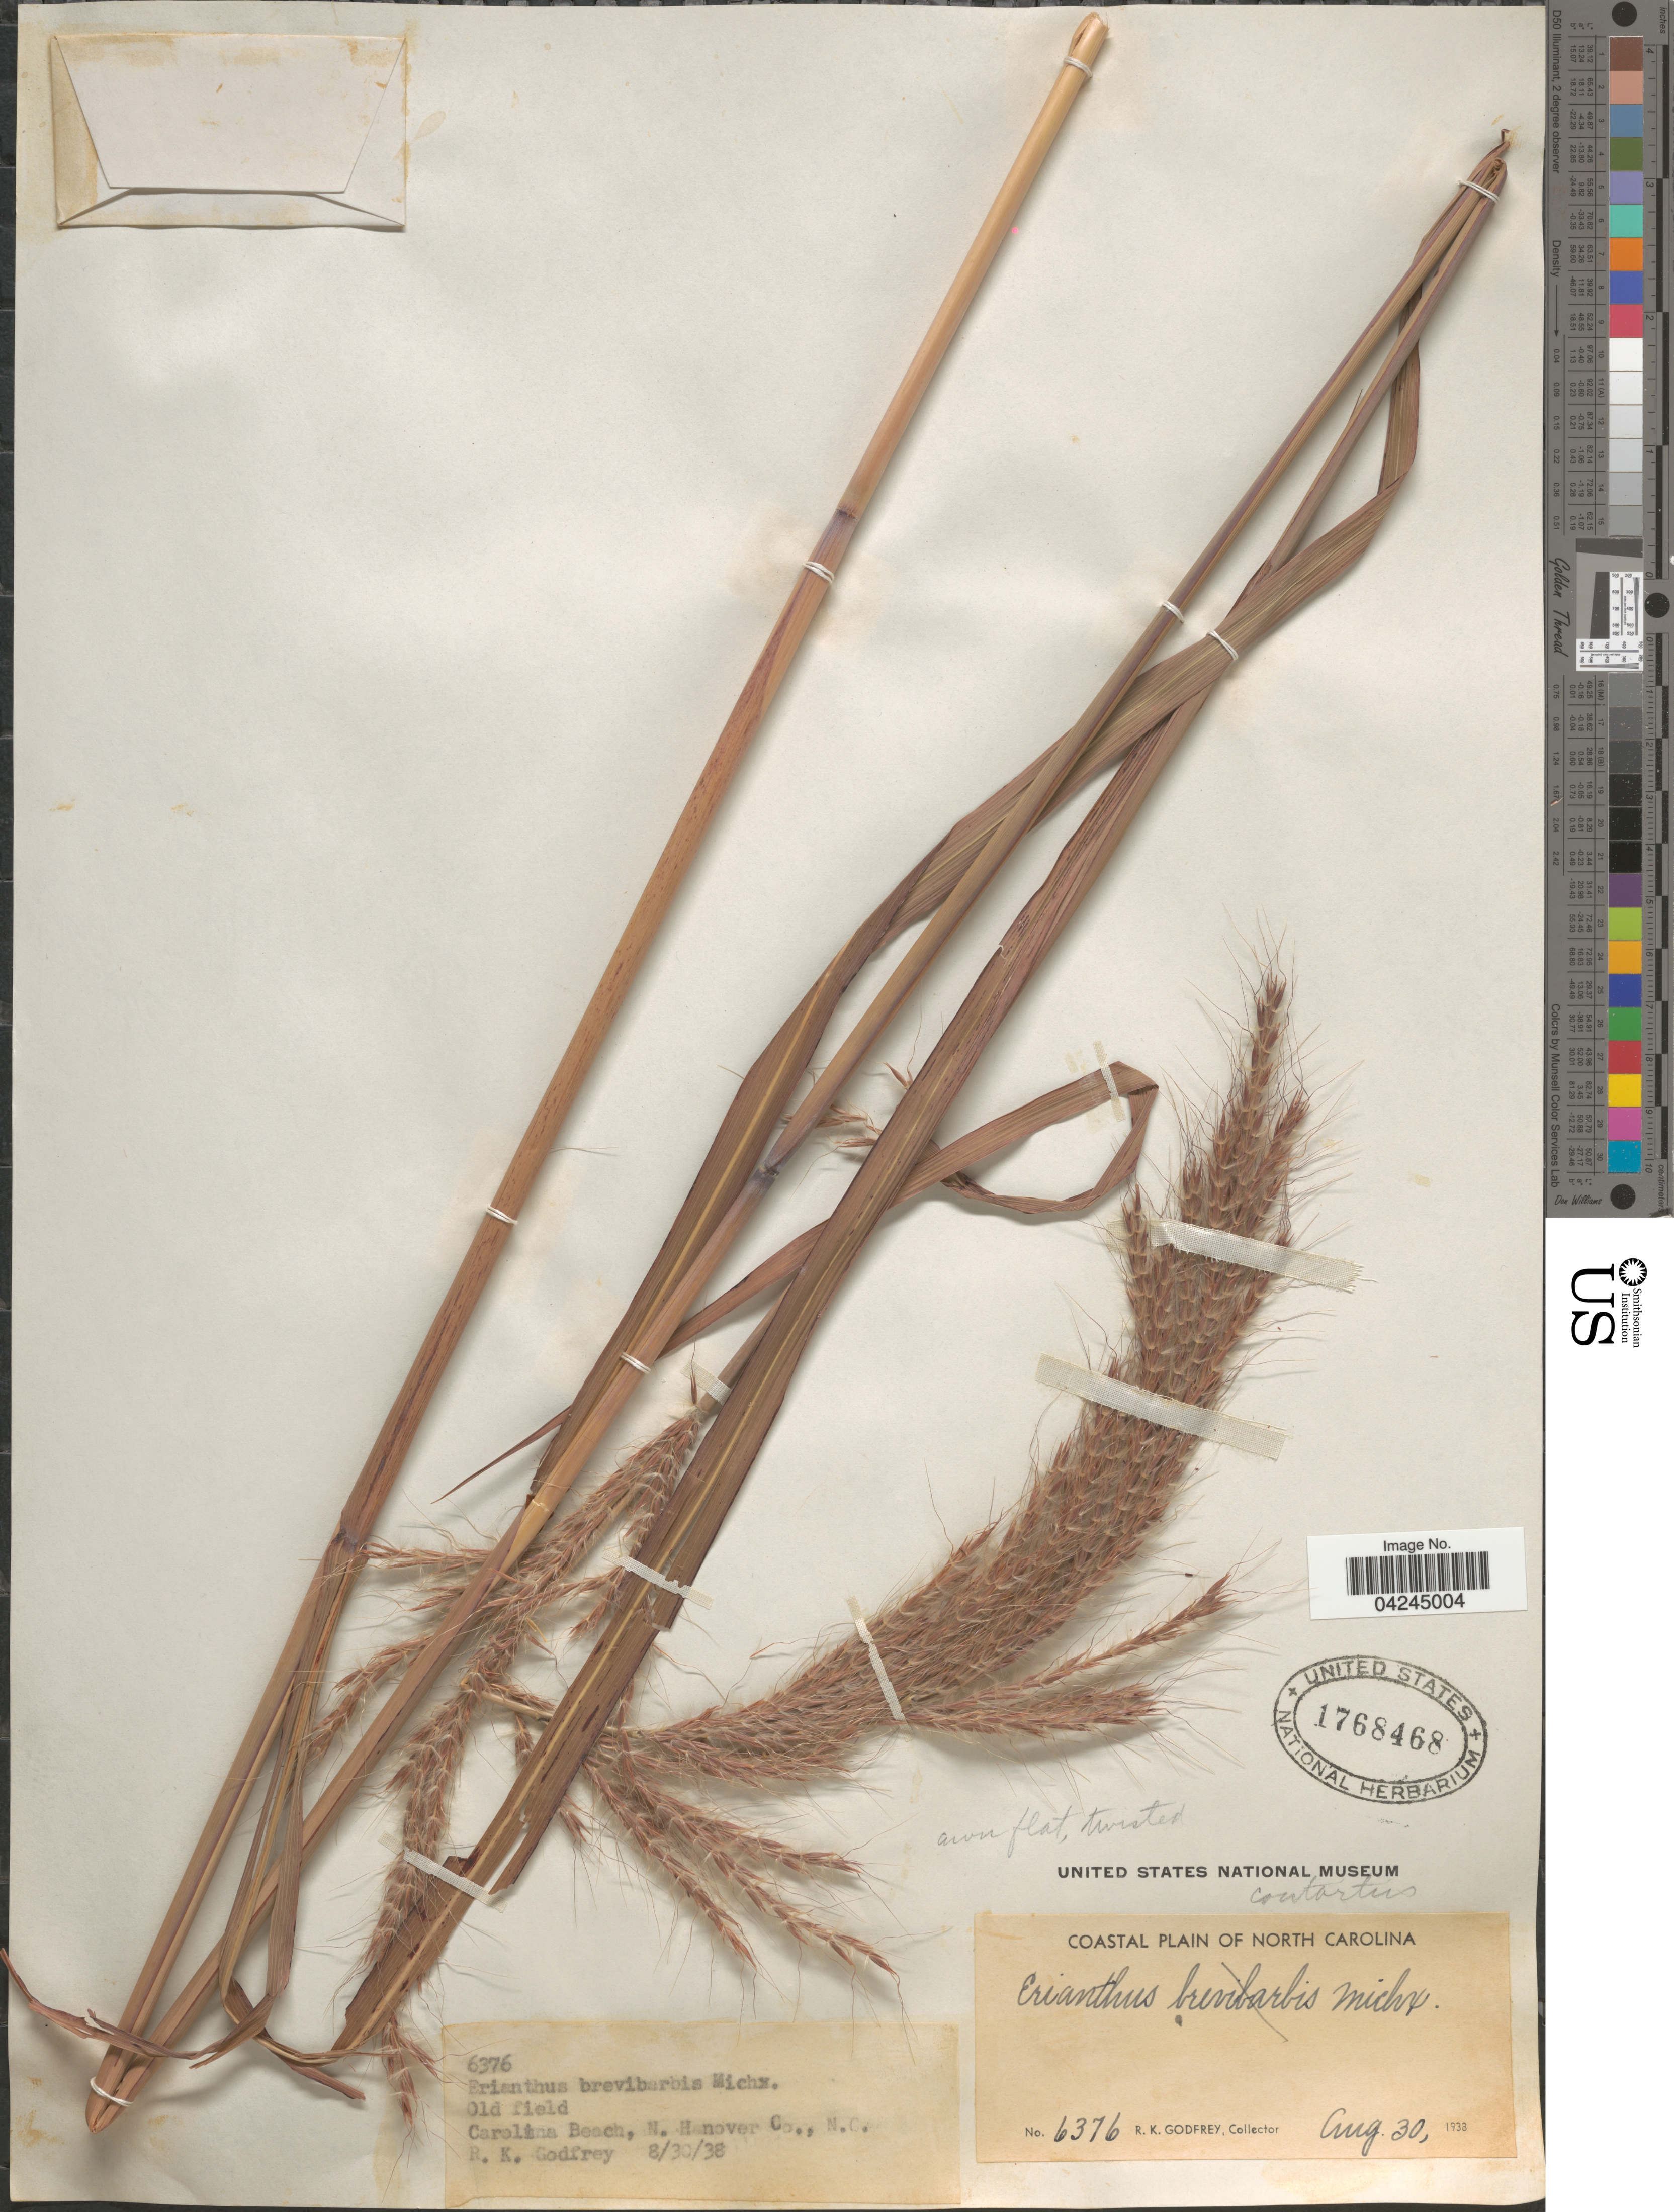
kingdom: Plantae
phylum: Tracheophyta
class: Liliopsida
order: Poales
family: Poaceae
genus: Erianthus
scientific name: Erianthus brevibarbis var. contortus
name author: (Elliott) D.B. Ward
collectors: R. K. Godfrey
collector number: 6376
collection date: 1938-08-30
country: United States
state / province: North Carolina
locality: Old field. Carolina Beach, N. Hanover Co. Coastal Plain of North Carolina.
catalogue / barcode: US 1768468